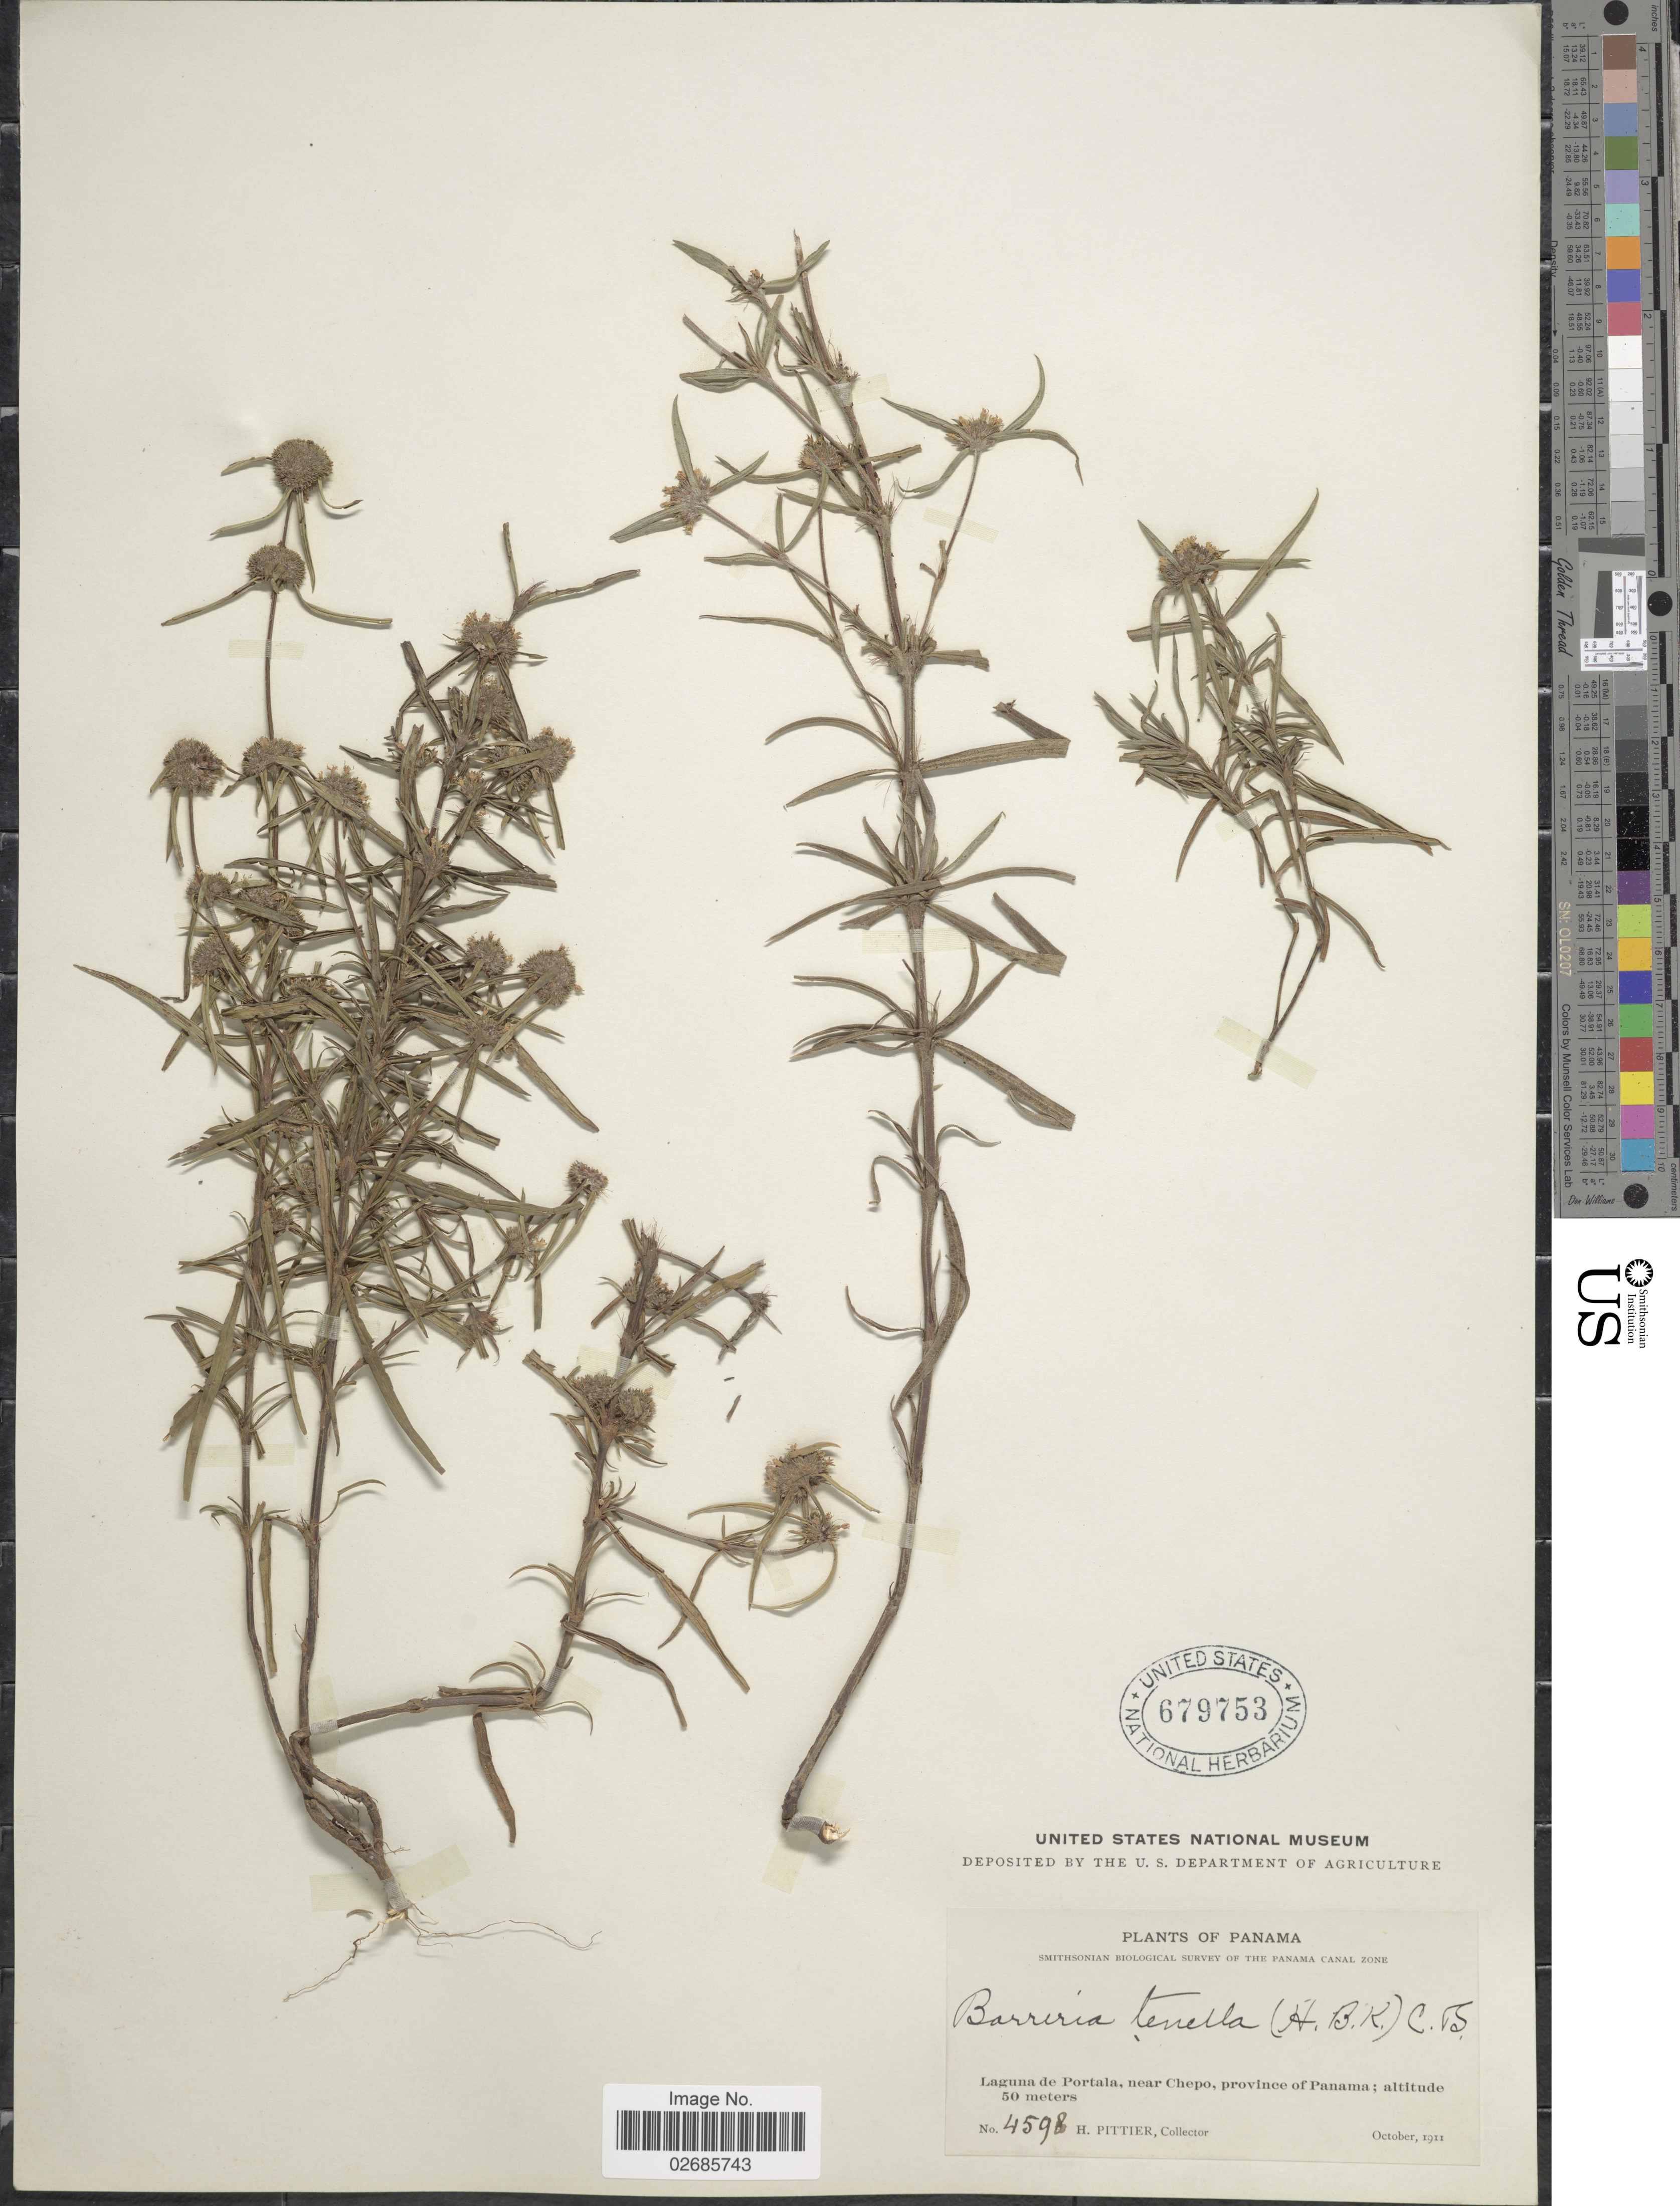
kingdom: Plantae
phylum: Tracheophyta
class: Magnoliopsida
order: Gentianales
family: Rubiaceae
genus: Borreria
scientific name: Borreria suaveolens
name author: G. Mey.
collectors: H. F. Pittier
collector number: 4598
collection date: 1911-10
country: Panama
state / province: Panamá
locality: Laguna de Portala, near Chepo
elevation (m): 50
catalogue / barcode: US 679753